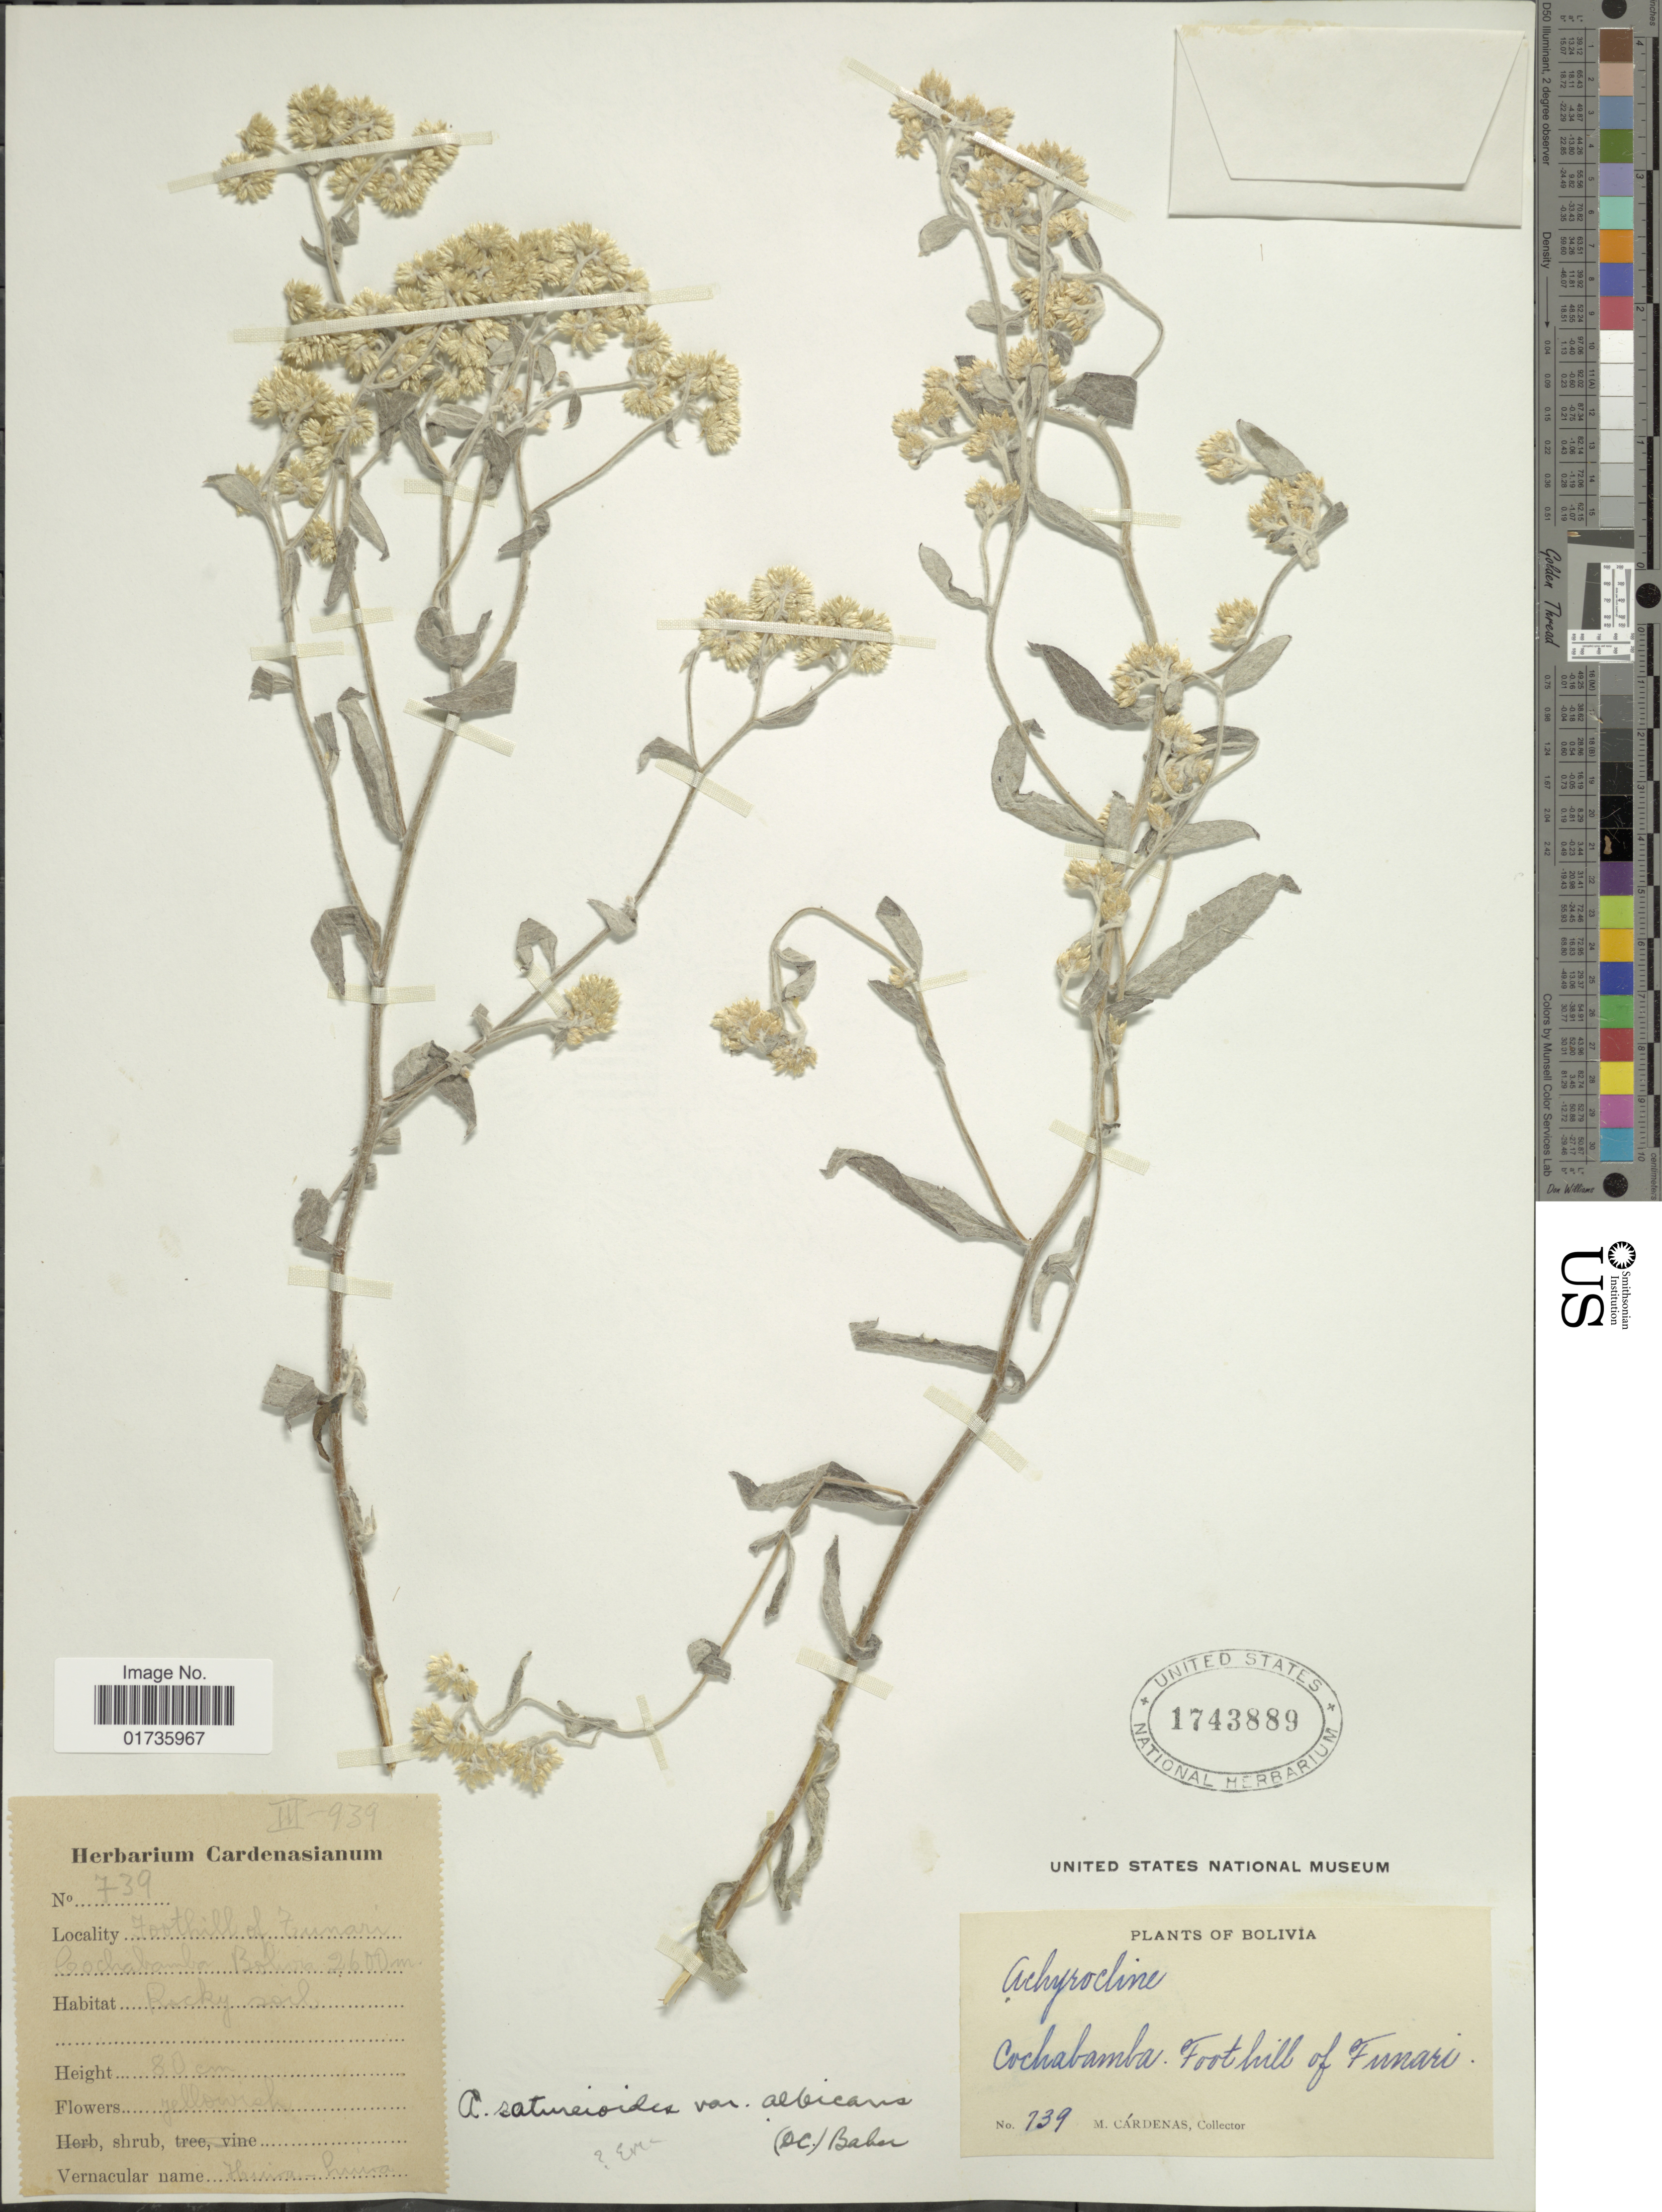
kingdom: Plantae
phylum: Tracheophyta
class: Magnoliopsida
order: Asterales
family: Asteraceae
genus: Achyrocline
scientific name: Achyrocline satureioides var. albicans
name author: (Griseb.) Baker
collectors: M. Cárdenas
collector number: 739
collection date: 1939-03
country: Bolivia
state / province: Cochabamba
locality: Foothill of Funari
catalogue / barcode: US 1743889